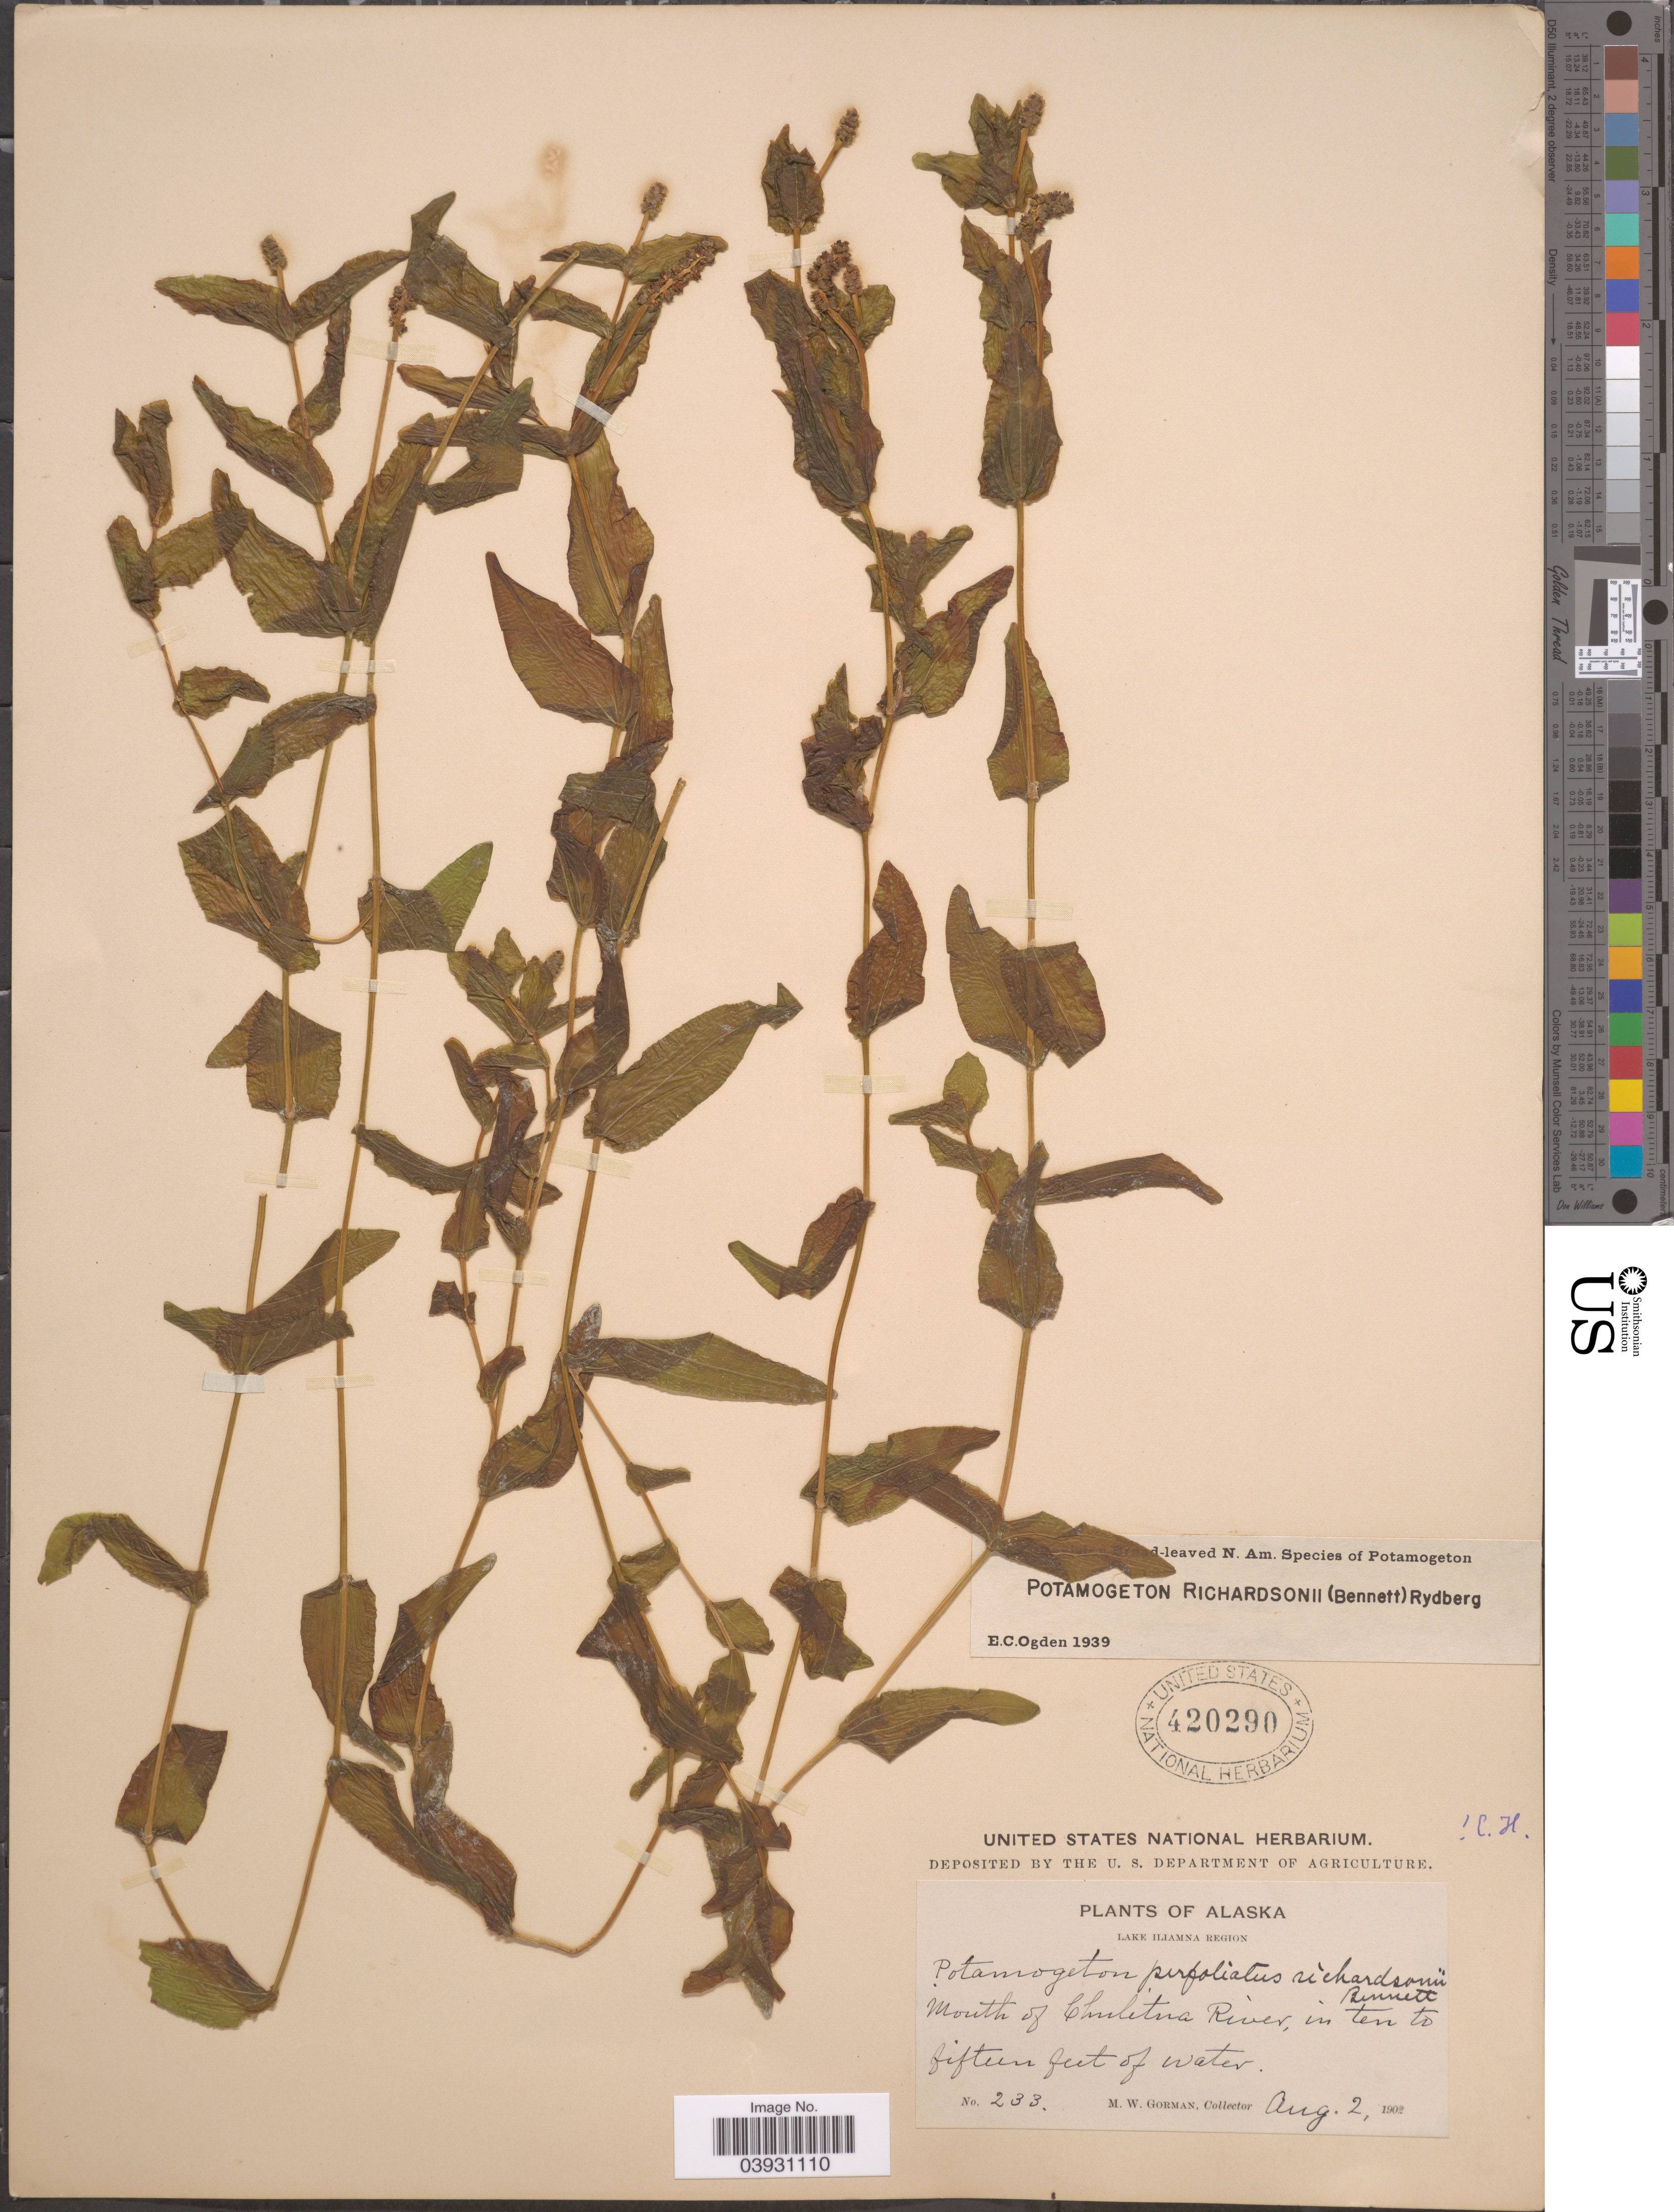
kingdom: Plantae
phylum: Tracheophyta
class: Liliopsida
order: Alismatales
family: Potamogetonaceae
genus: Potamogeton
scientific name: Potamogeton richardsonii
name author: (A.W. Benn.) Rydb.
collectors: M. W. Gorman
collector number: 233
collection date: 1902-08-02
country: United States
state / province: Alaska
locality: Lake Iliamna Region. Mouth of Chulitna River, in ten to fifteen feet of water.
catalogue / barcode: US 420290